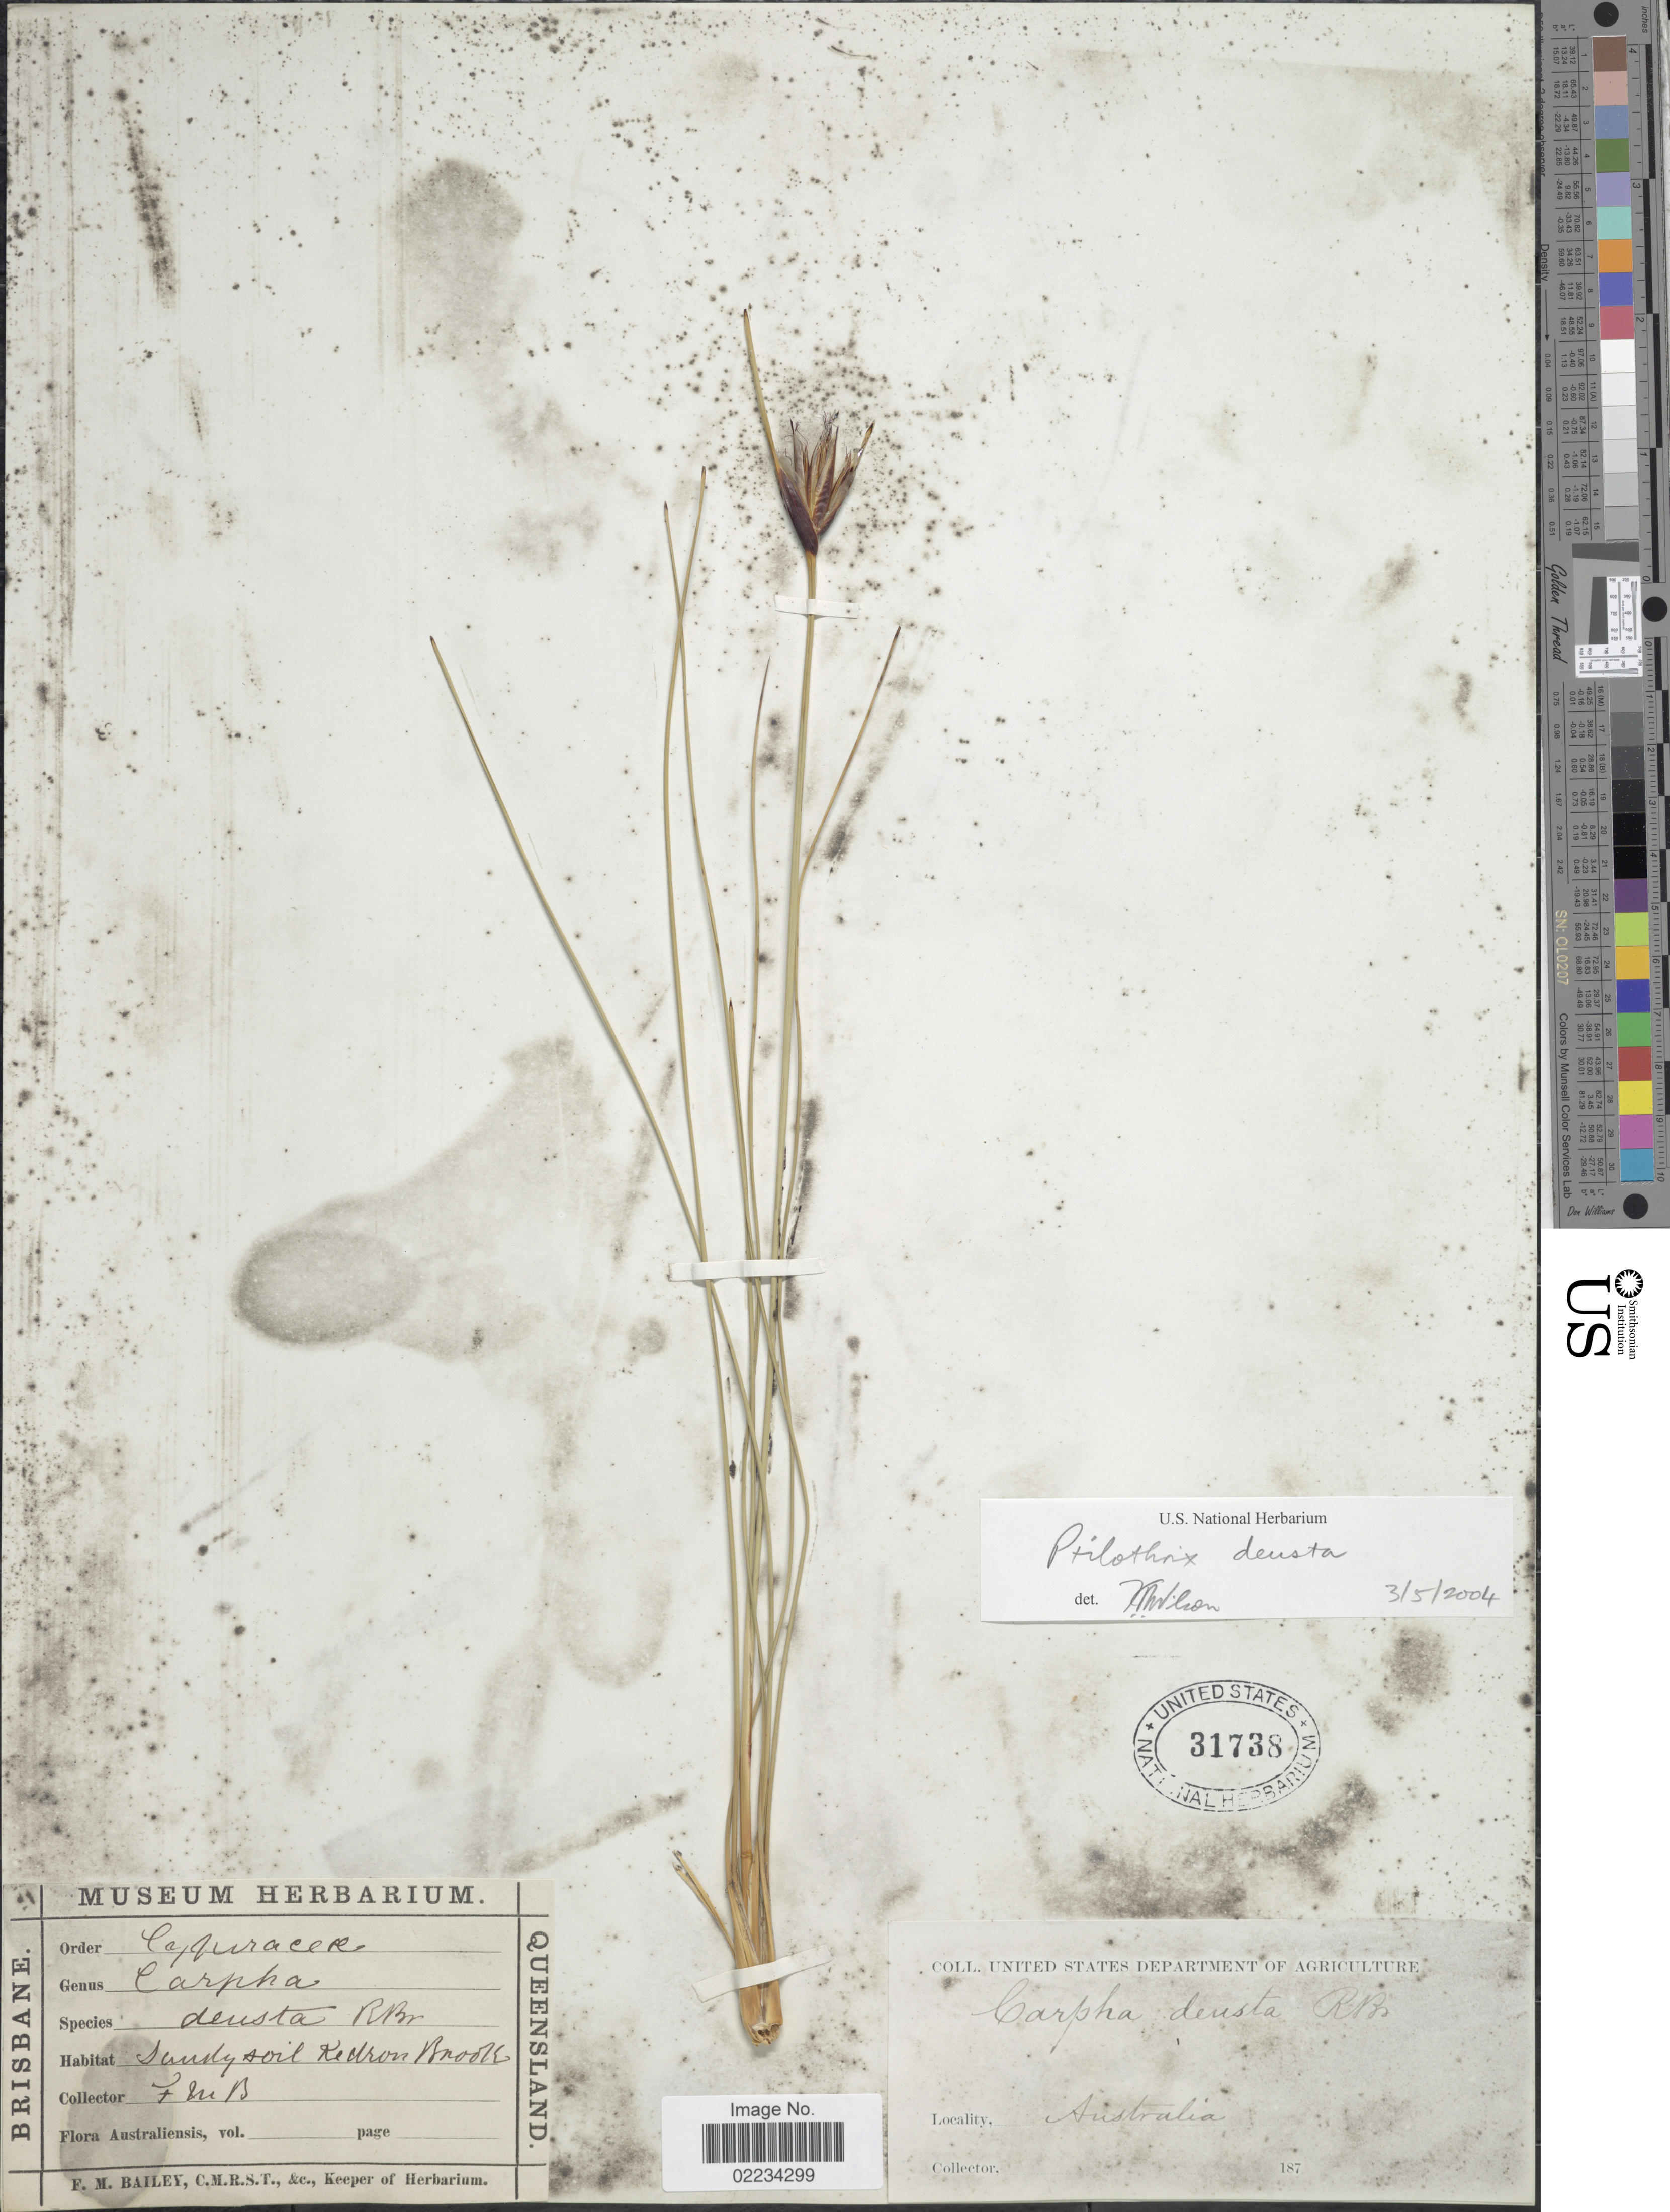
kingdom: Plantae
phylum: Tracheophyta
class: Liliopsida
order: Poales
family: Cyperaceae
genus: Ptilothrix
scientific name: Ptilothrix deusta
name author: (R. Br.) K.L. Wilson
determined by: Wilson, K. L.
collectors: F. M. Bailey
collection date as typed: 187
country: Australia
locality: Sandy soil Kedron Brook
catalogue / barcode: US 31738